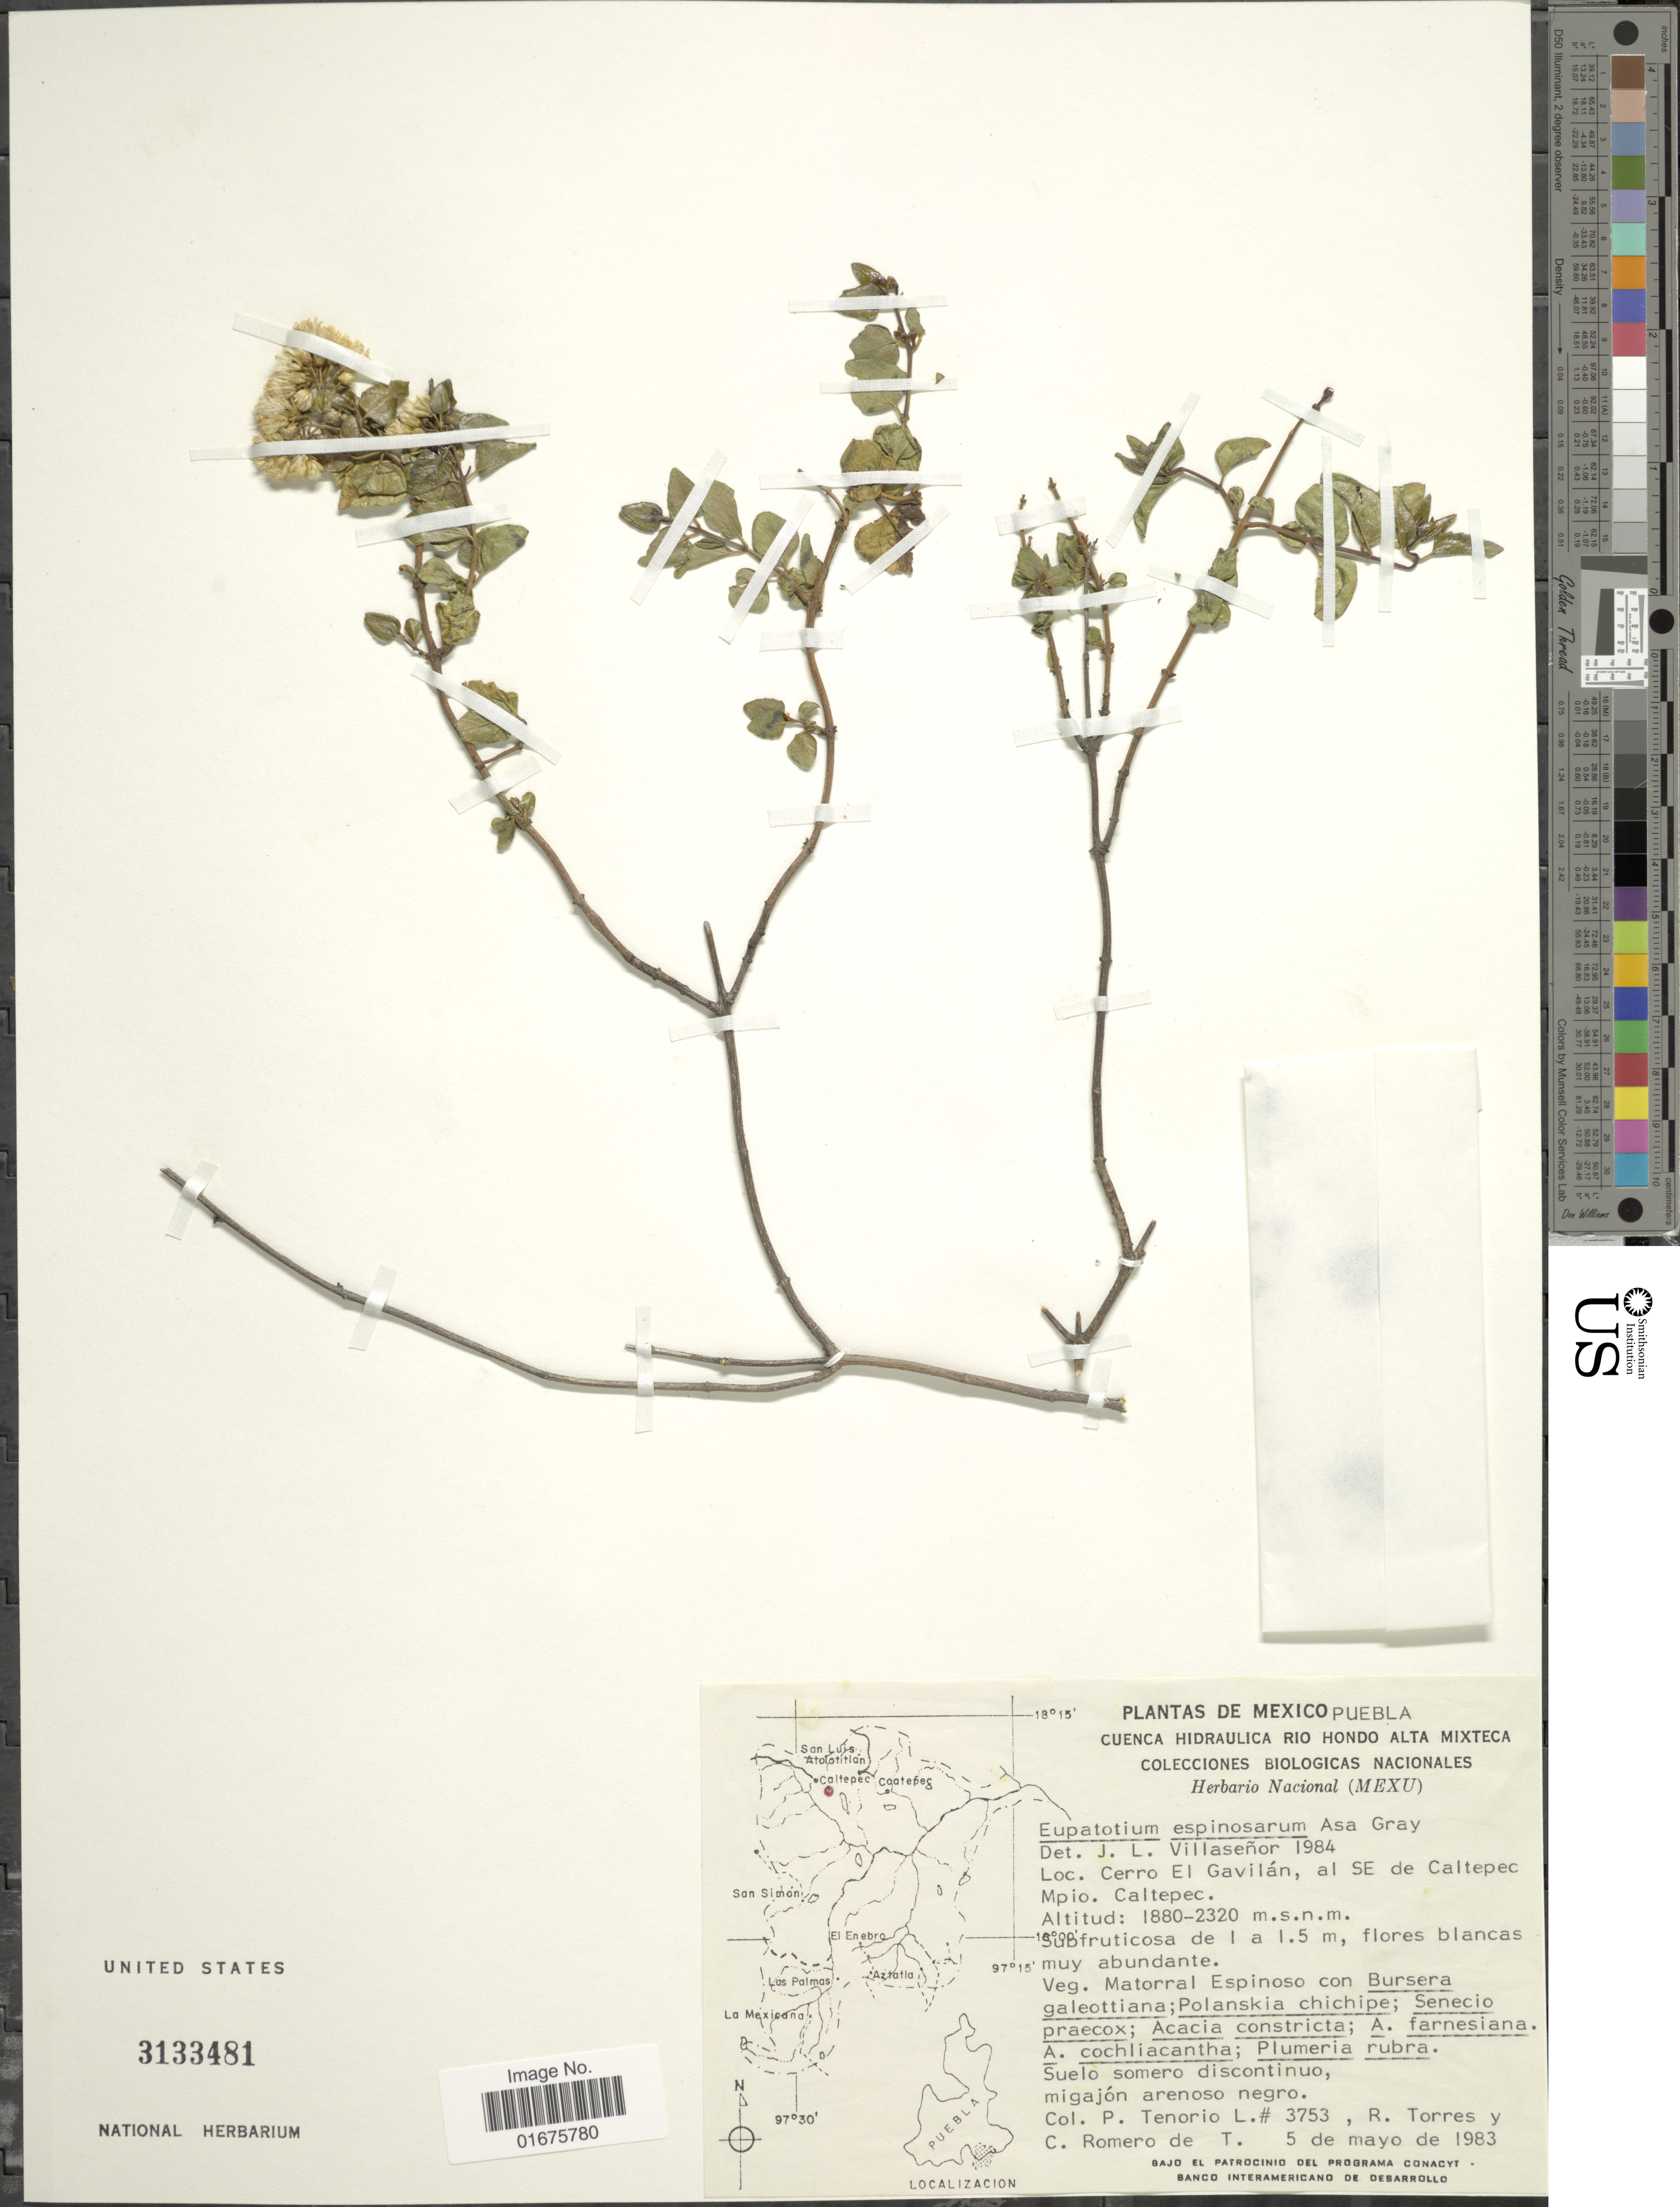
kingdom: Plantae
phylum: Tracheophyta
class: Magnoliopsida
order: Asterales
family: Asteraceae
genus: Ageratina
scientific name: Ageratina espinosarum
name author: (A. Gray) R.M. King & H. Rob.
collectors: P. Tenorio L., R. Torres & C. Romero de T.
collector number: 3753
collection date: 1983-05-05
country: Mexico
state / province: Puebla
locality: Cerro El Gavilan, al SE de Caltepec Mpio. Caltepec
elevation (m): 1880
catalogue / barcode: US 3133481